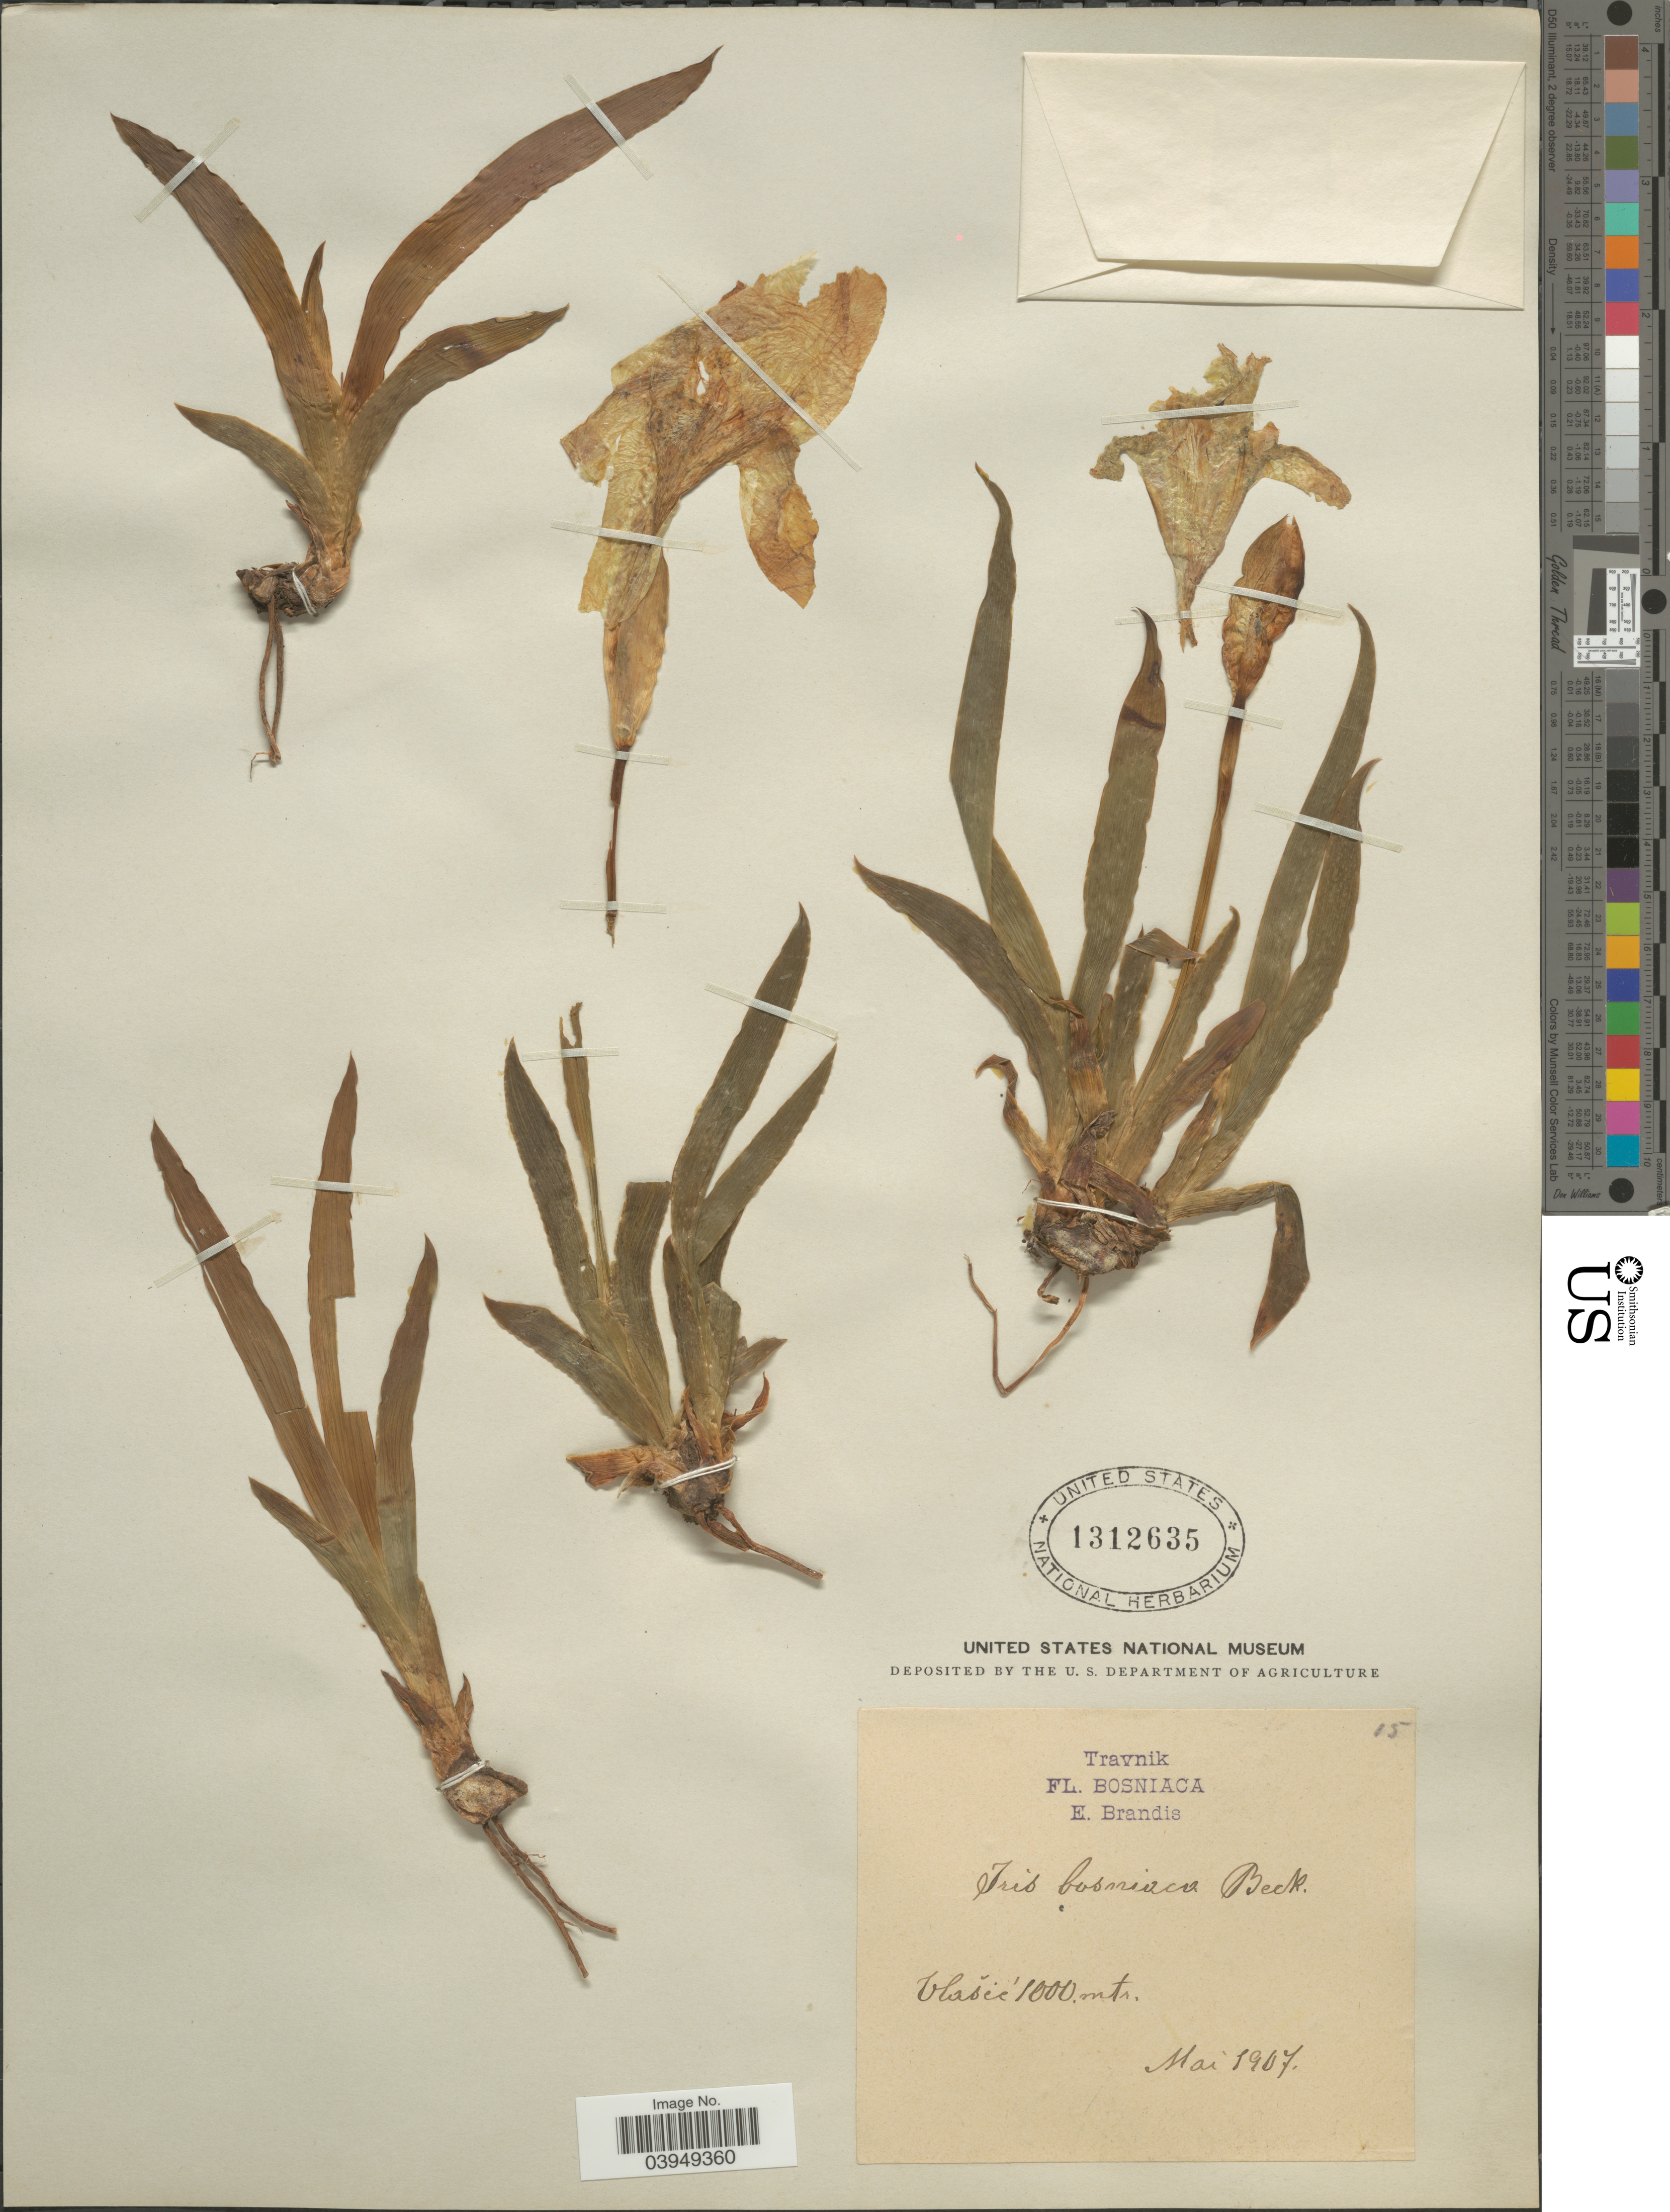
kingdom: Plantae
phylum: Tracheophyta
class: Liliopsida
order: Asparagales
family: Iridaceae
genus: Iris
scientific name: Iris bosniaca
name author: Dörfl.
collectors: E. Brandis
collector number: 15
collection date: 1907-05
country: Bosnia and Herzegovina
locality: Travnik. Bosniaca. Vlašic.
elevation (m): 1000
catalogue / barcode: US 1312635